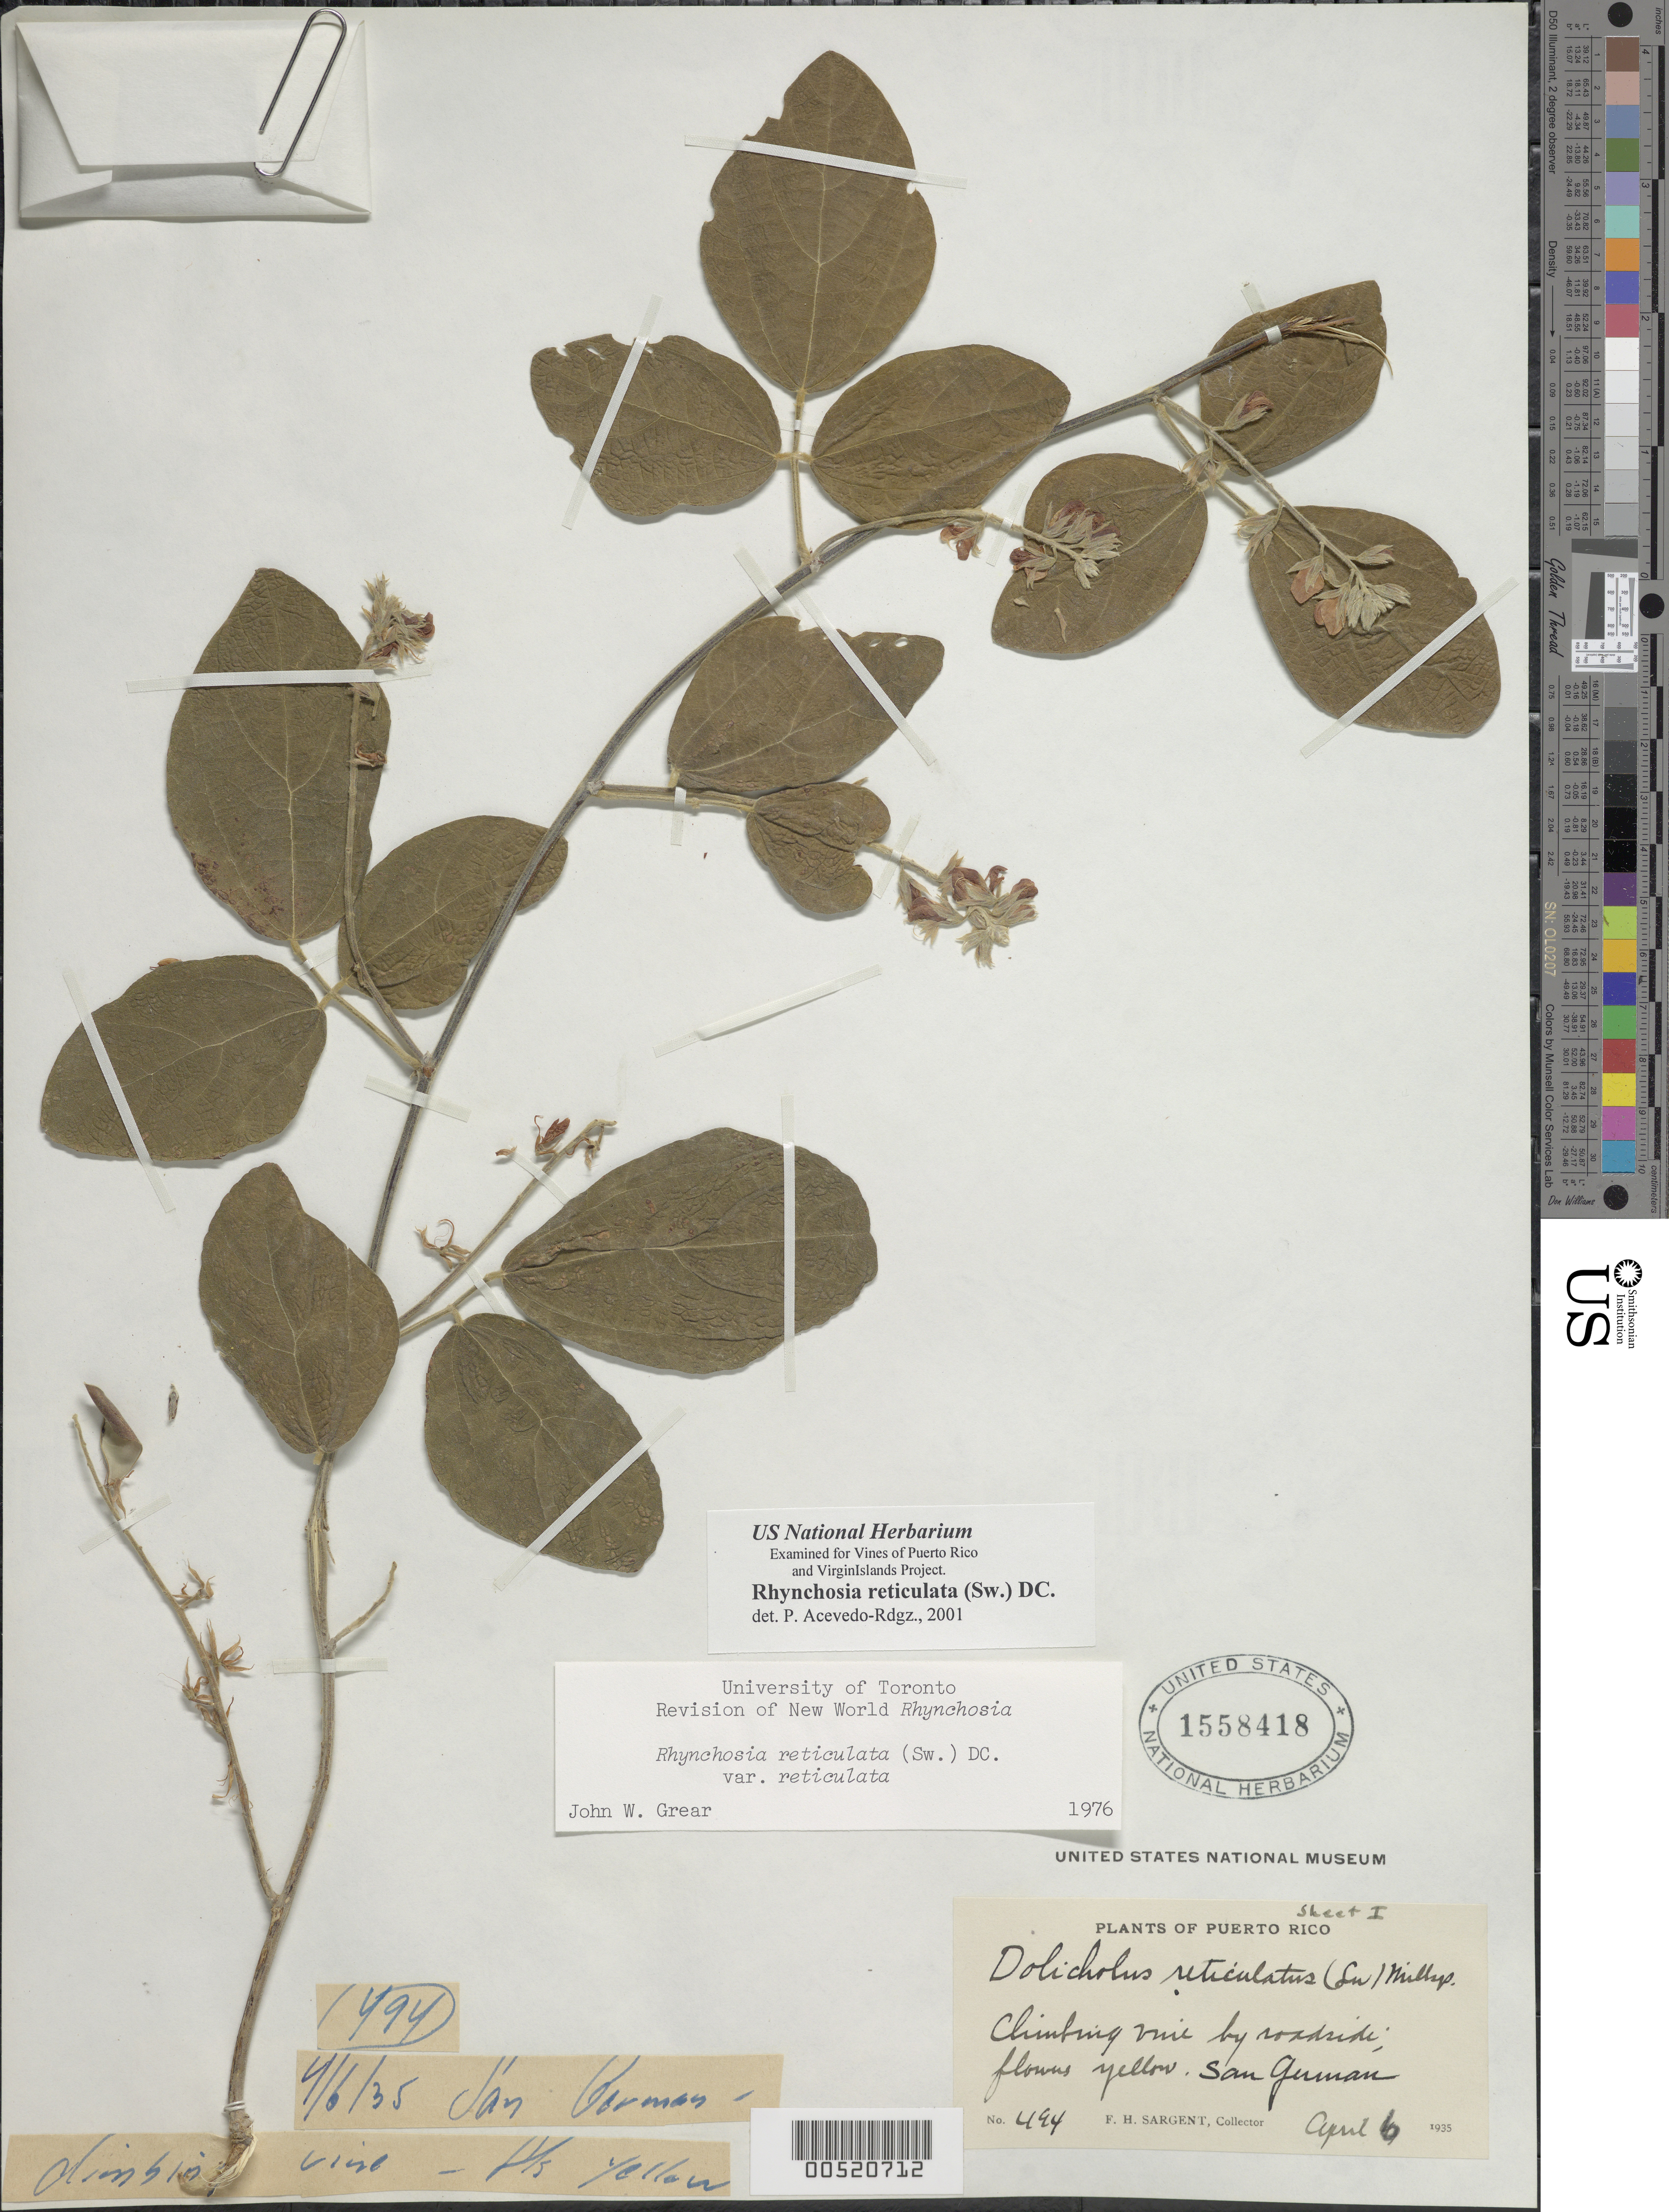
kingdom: Plantae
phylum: Tracheophyta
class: Magnoliopsida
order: Fabales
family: Fabaceae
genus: Rhynchosia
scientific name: Rhynchosia reticulata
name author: (Sw.) DC.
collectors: F. H. Sargent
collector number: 494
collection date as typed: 06 Apr 1935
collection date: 1935-04-06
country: Puerto Rico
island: Greater Antilles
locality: San German. By roadside.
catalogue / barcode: US 1558418